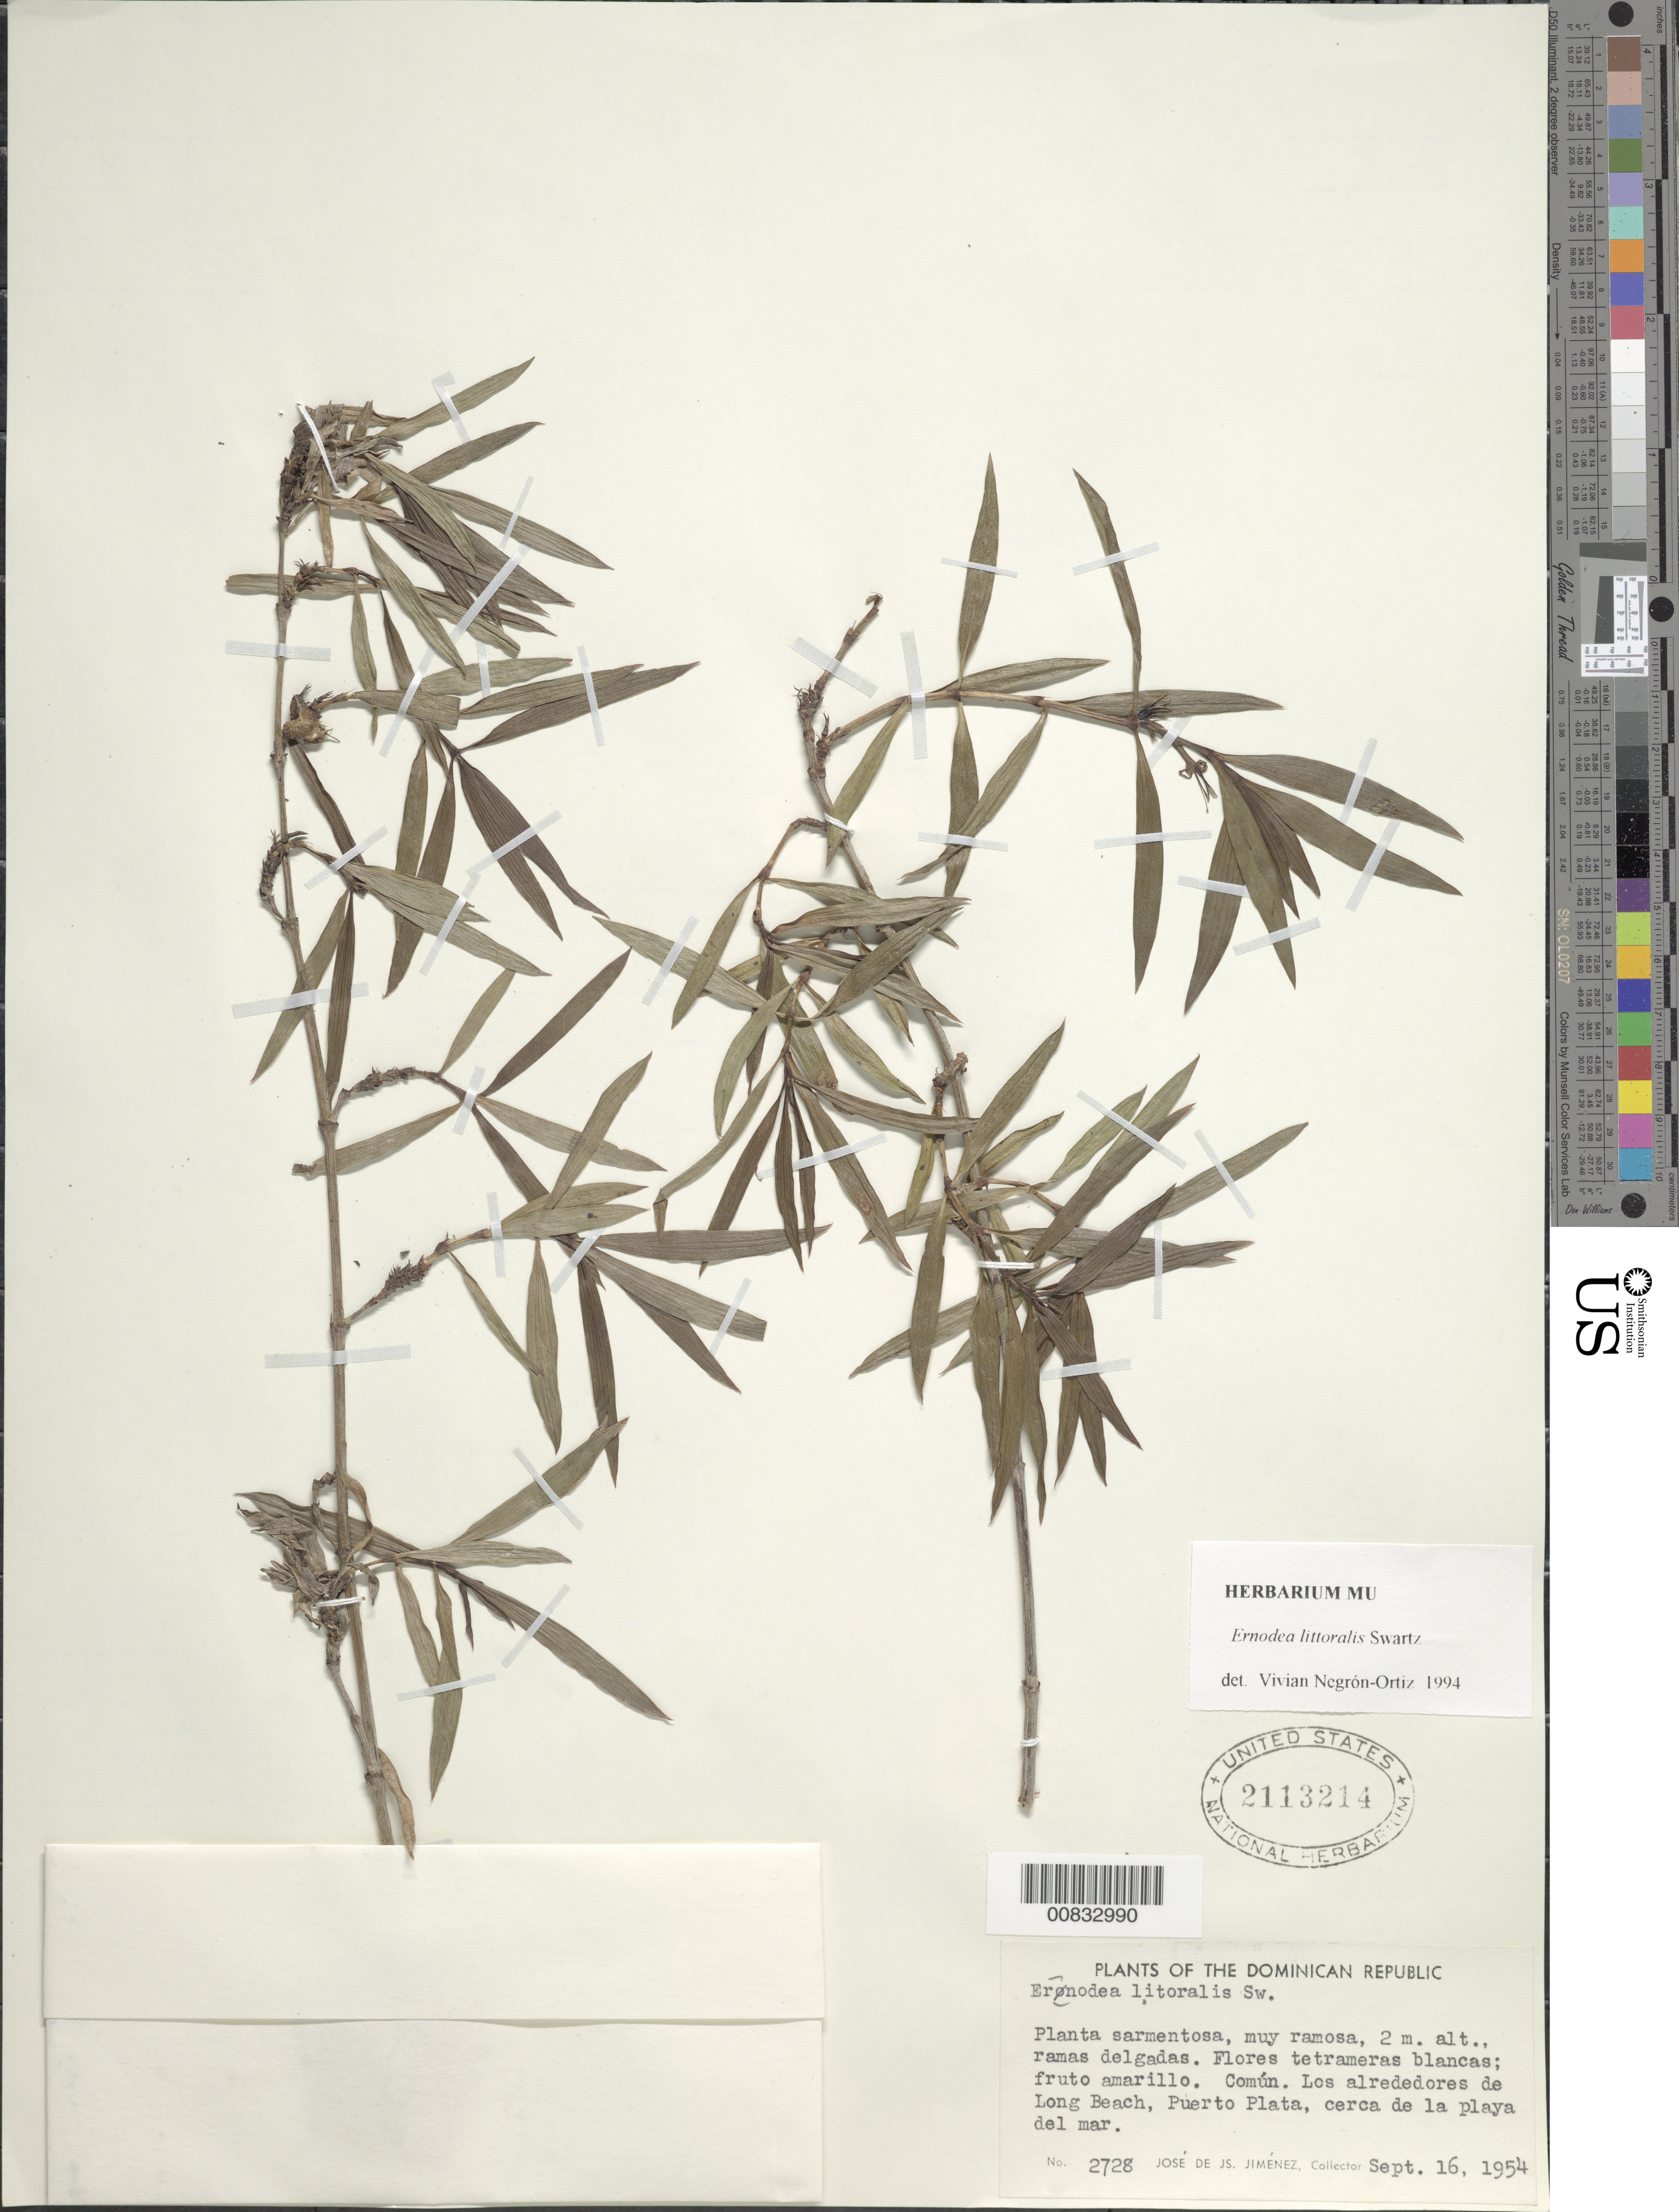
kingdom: Plantae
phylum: Tracheophyta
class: Magnoliopsida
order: Gentianales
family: Rubiaceae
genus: Ernodea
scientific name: Ernodea angusta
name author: Small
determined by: Negrón-Ortiz, V.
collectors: J. J. Jiménez Almonte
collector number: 2728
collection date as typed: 16 Sep 1954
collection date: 1954-09-16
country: Dominican Republic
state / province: Puerto Plata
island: Hispaniola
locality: Long Beach, cerca de la playa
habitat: Los alrededores de la playa del mar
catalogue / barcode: US 2113214